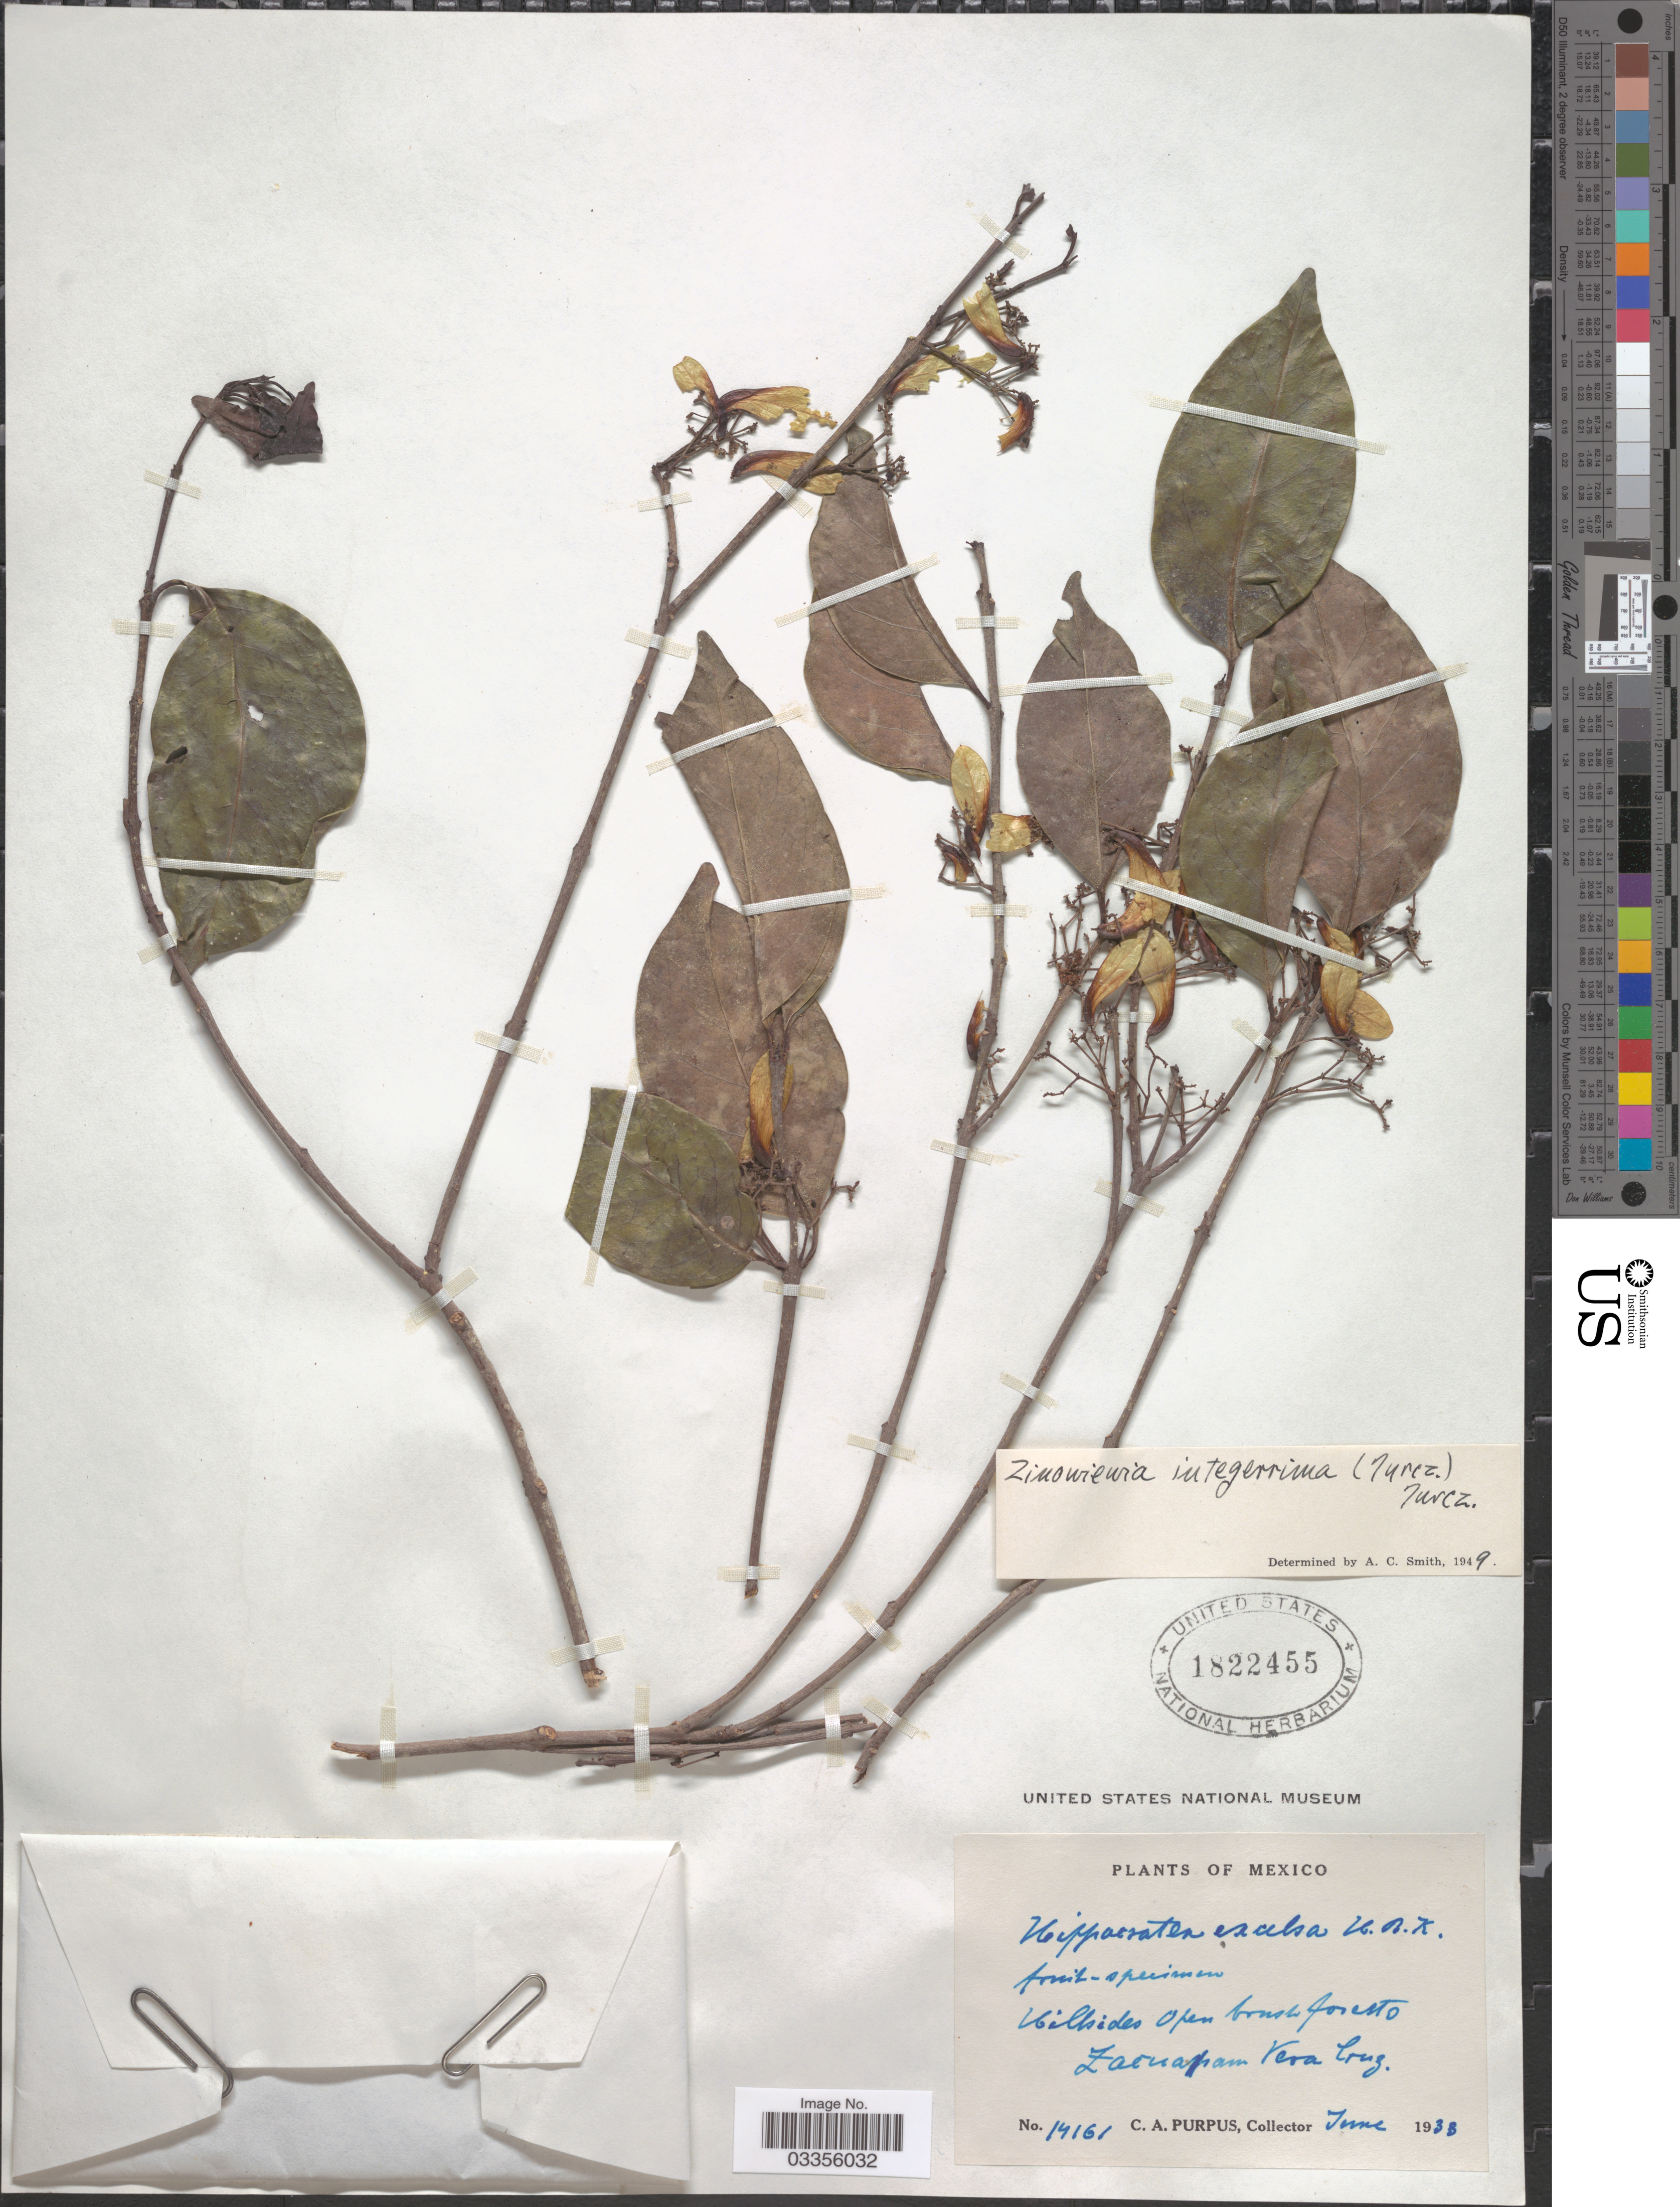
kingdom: Plantae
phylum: Tracheophyta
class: Magnoliopsida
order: Celastrales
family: Celastraceae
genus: Zinowiewia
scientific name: Zinowiewia integerrima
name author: (Turcz.) Turcz.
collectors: C. A. Purpus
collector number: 14161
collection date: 1938-06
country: Mexico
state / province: Veracruz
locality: Zacuapam Vera Cruz.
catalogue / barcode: US 1822455